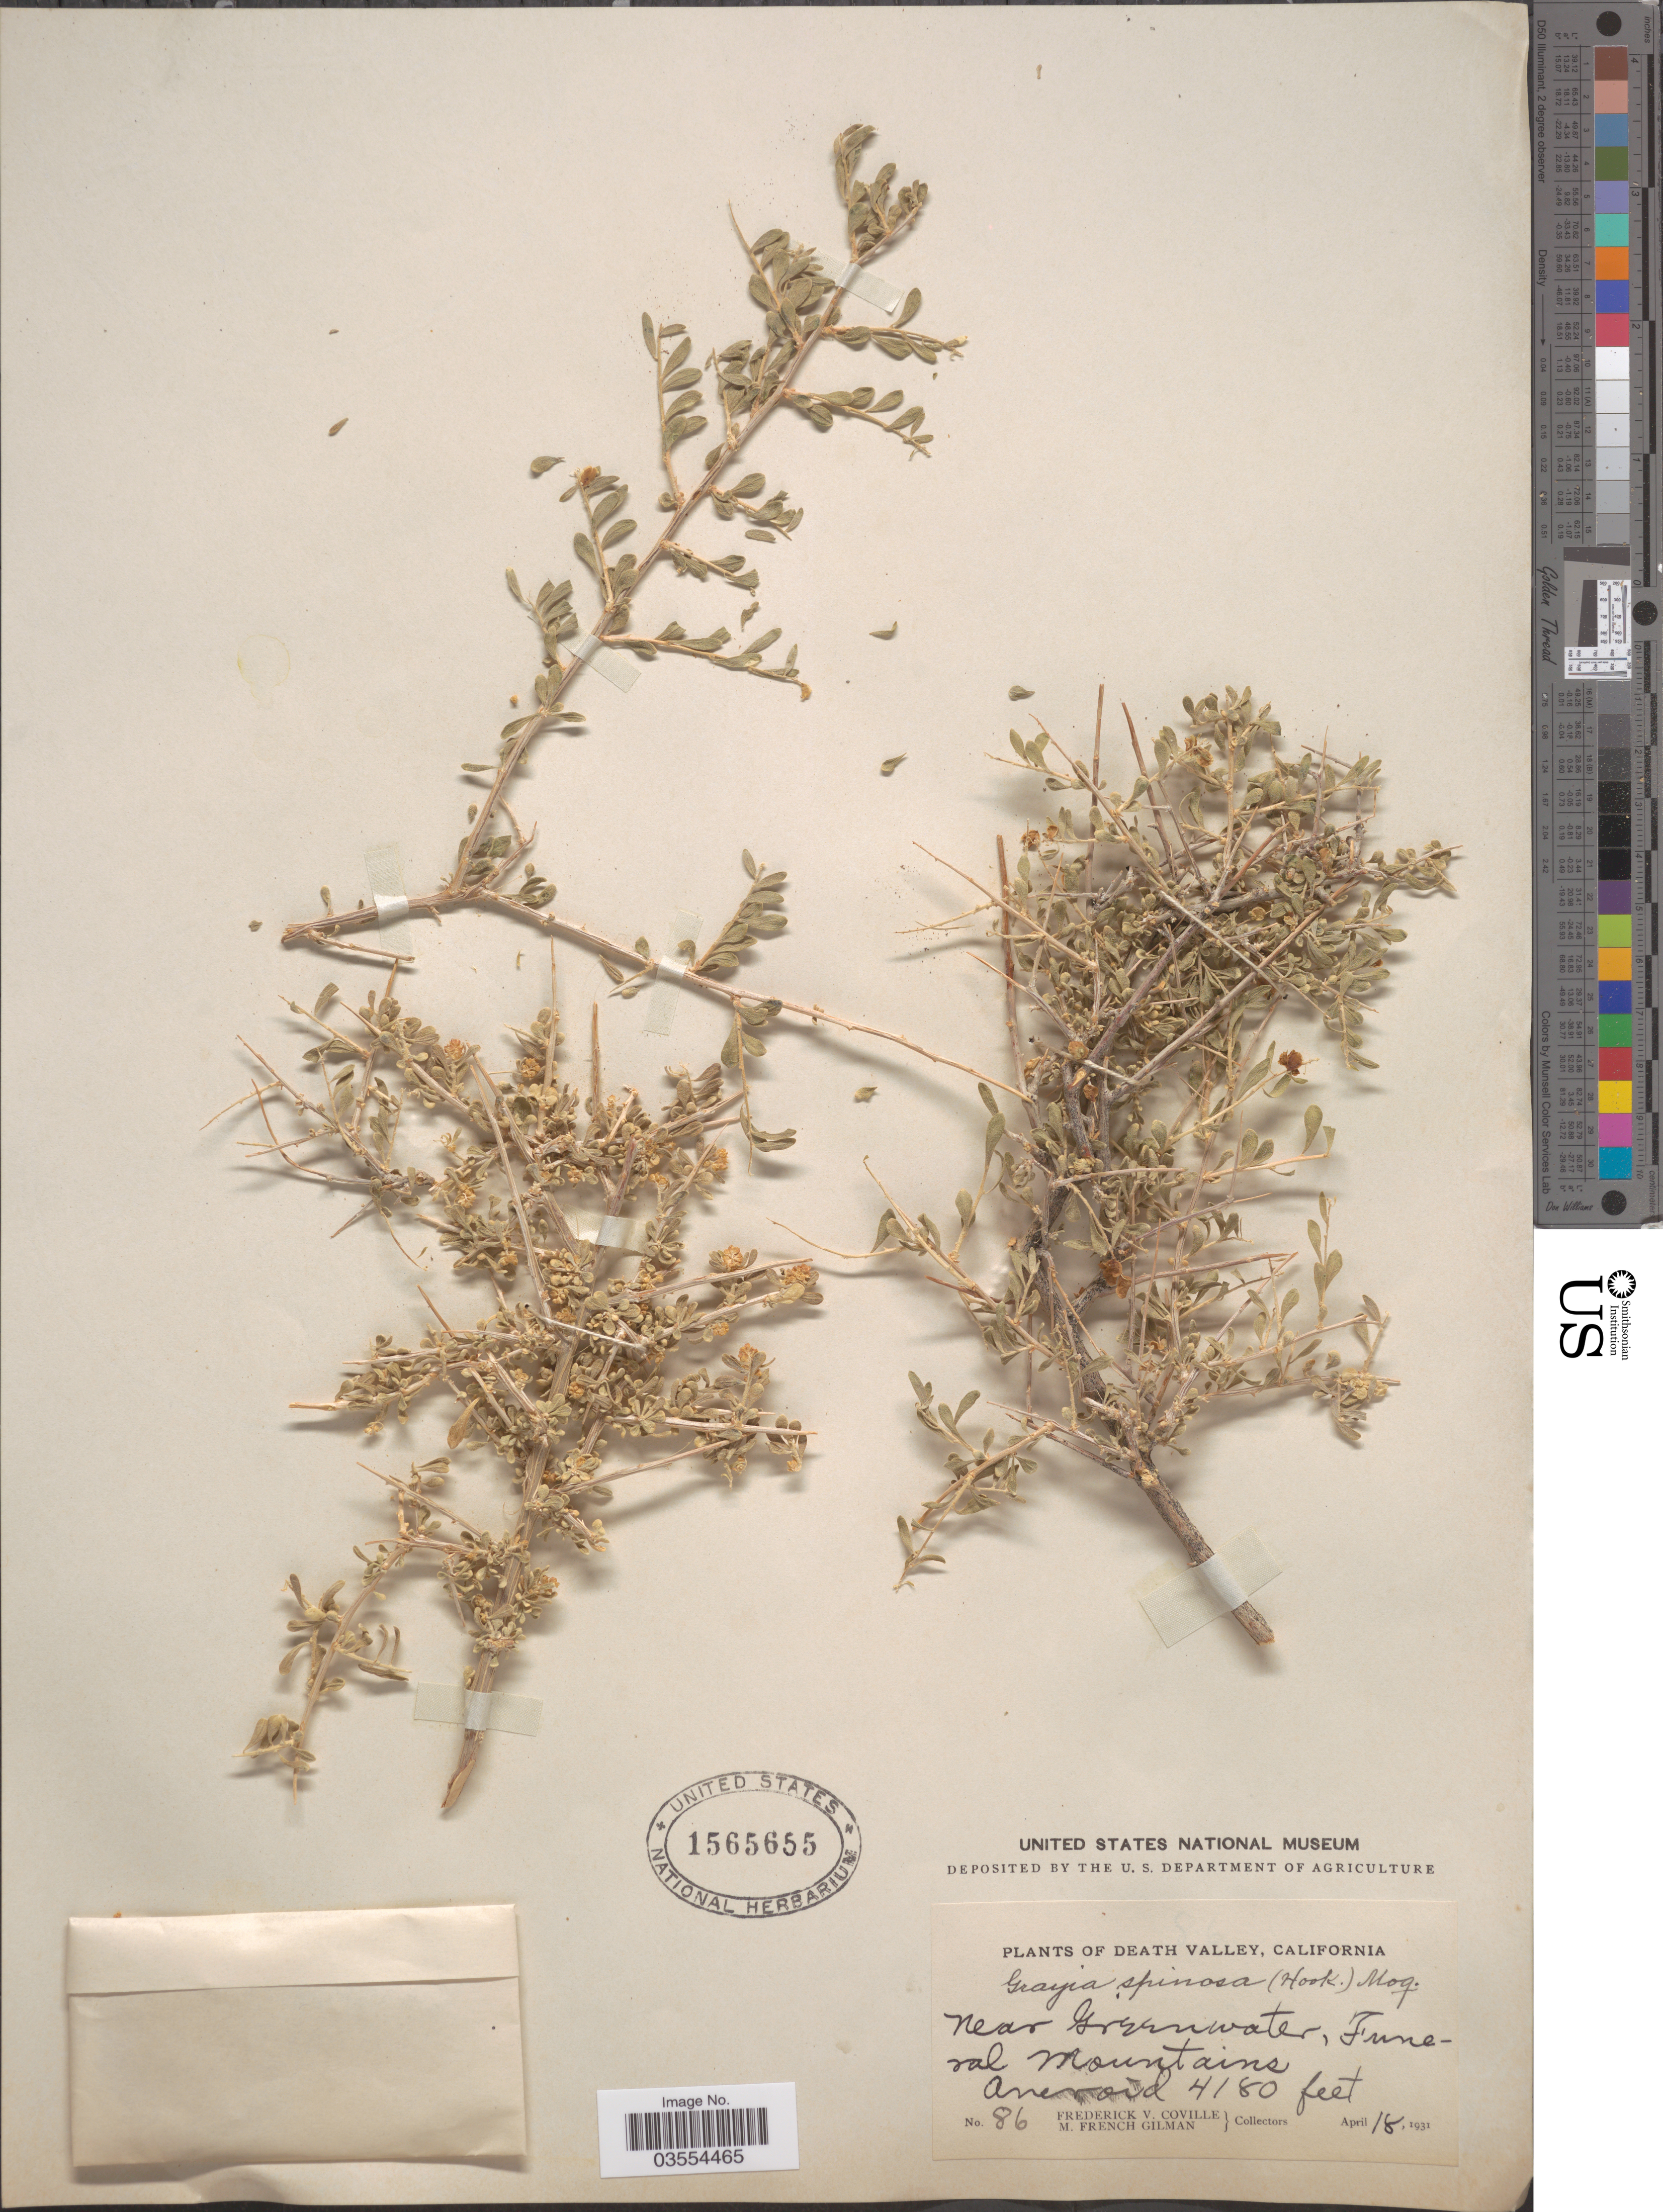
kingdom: Plantae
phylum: Tracheophyta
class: Magnoliopsida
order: Caryophyllales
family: Amaranthaceae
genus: Grayia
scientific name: Grayia spinosa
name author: (Hook.) Moq.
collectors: F. V. Coville & M. F. Gilman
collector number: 86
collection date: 1931-04-18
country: United States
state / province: California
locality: Death Valley. Near Greenwater, Funeral Mountains Aneroid [unsure placement].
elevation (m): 1274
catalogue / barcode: US 1565655